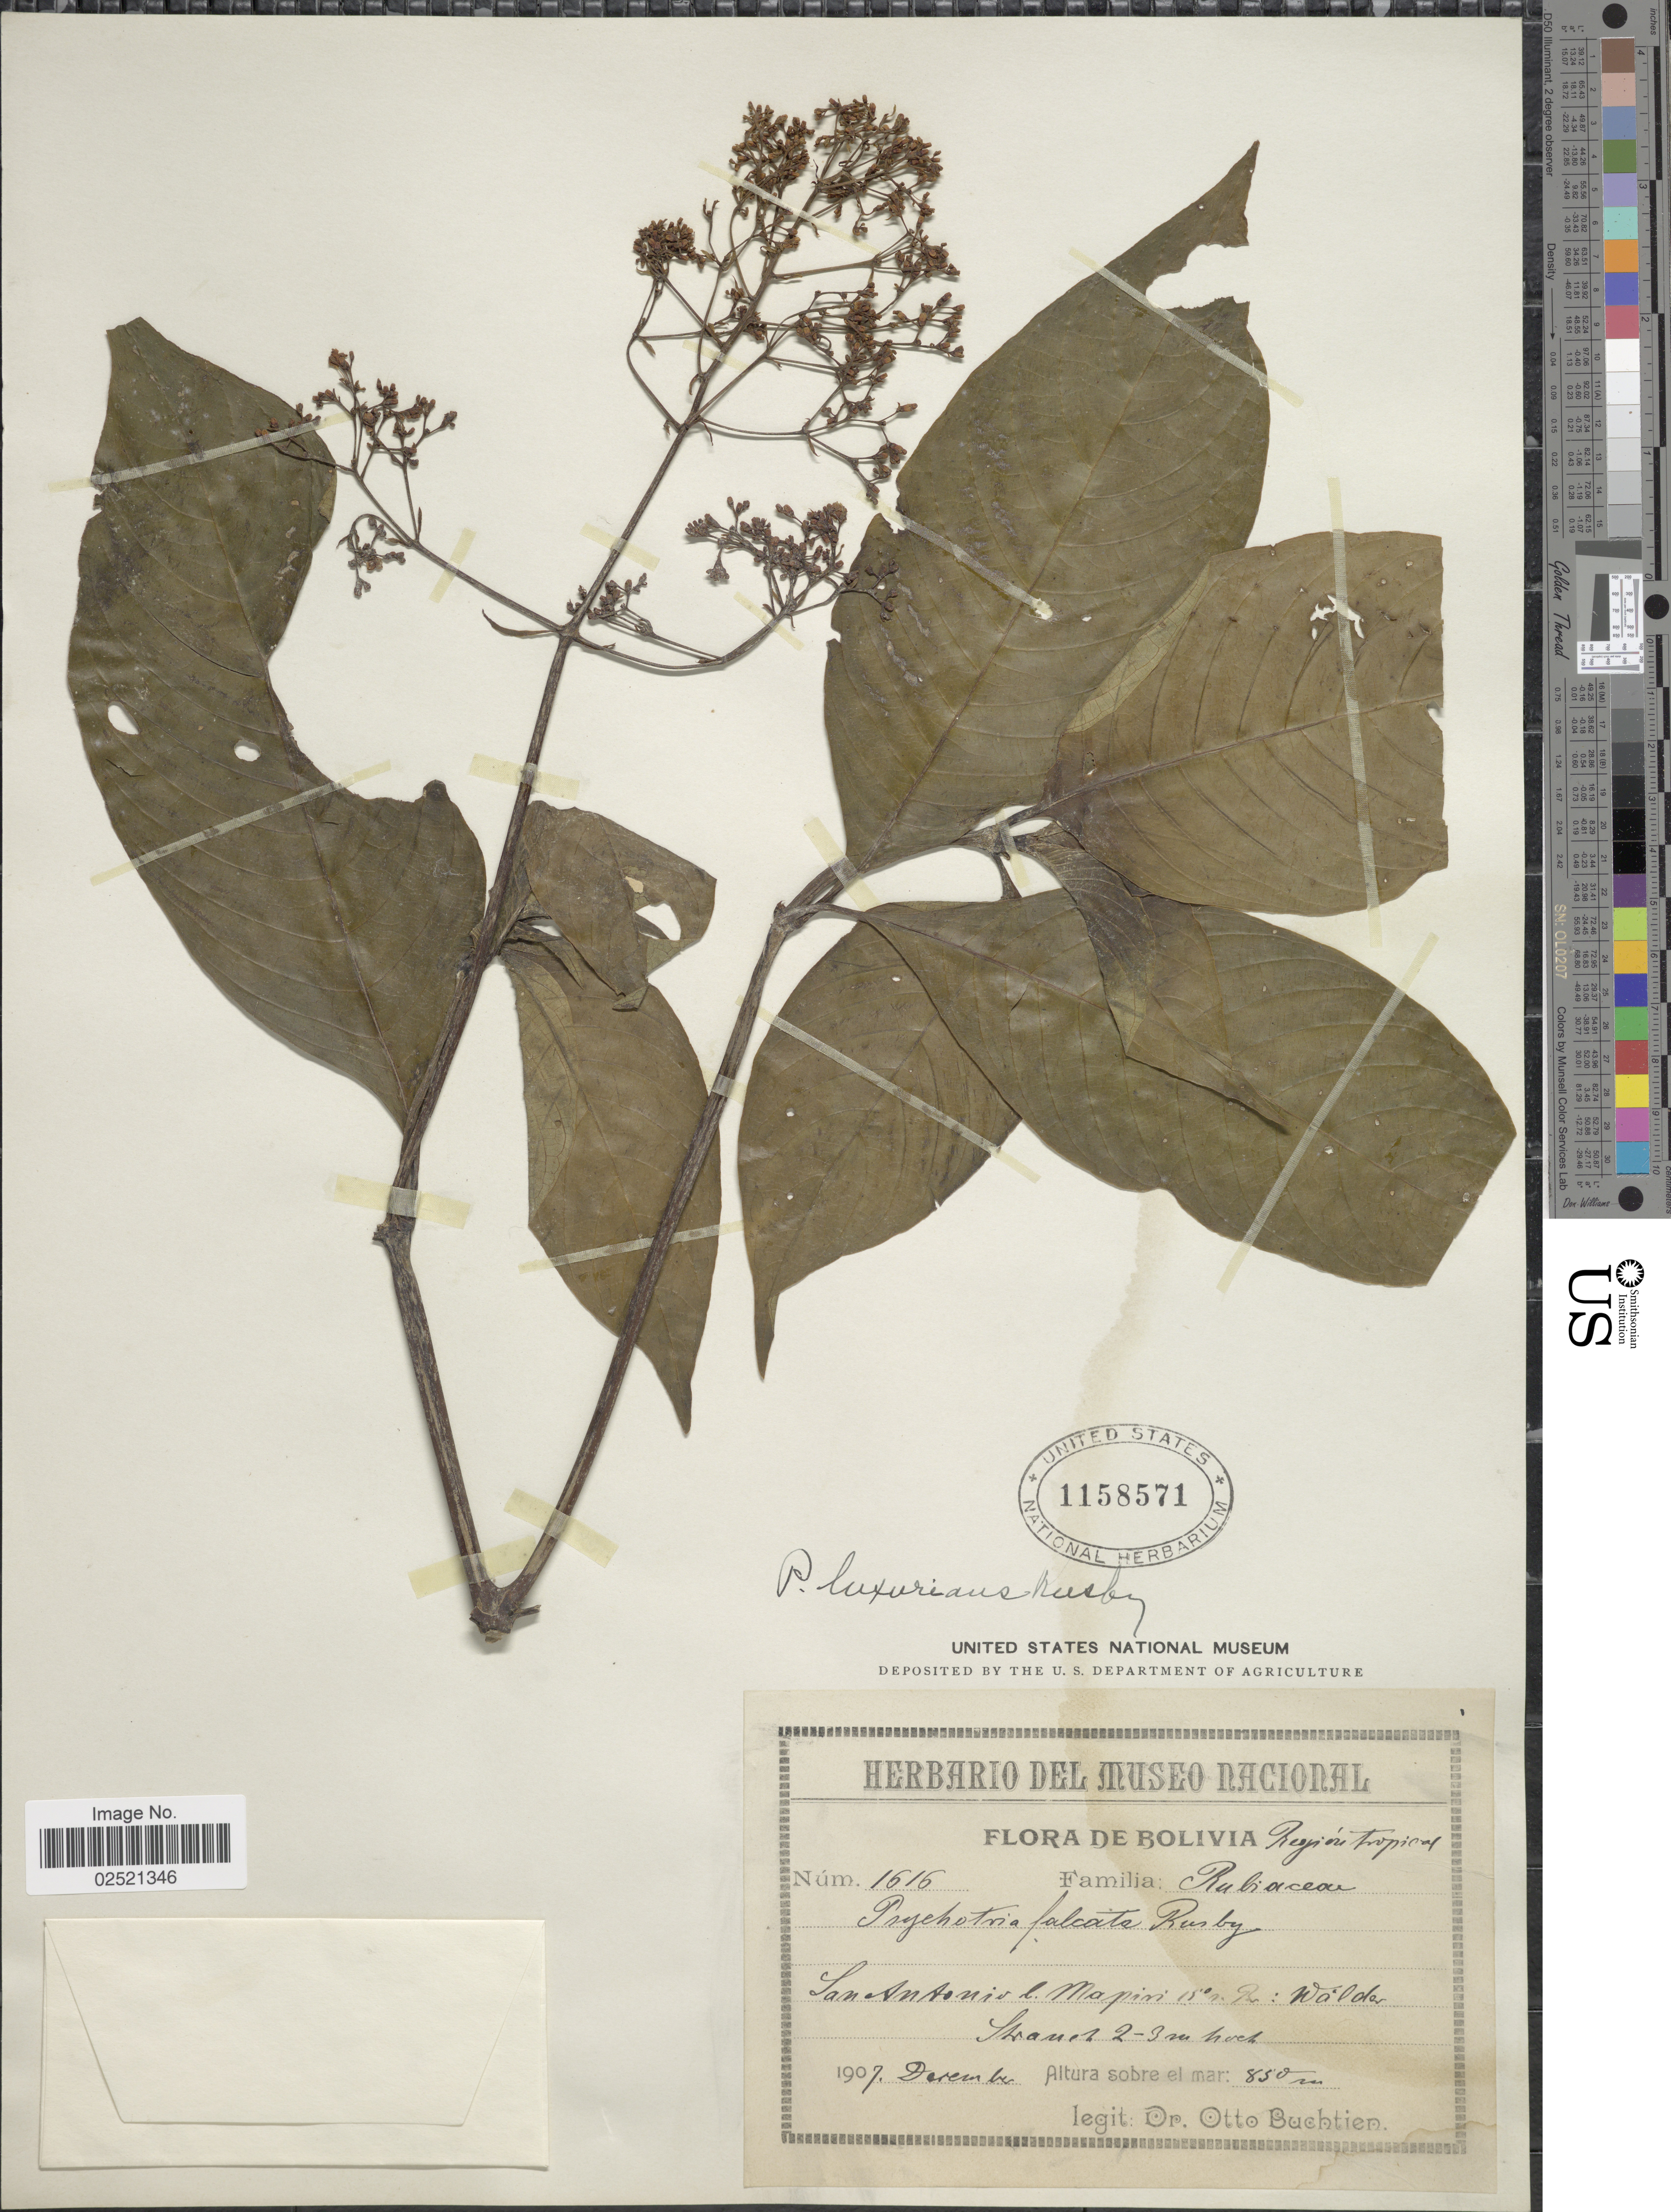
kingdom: Plantae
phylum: Tracheophyta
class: Magnoliopsida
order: Gentianales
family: Rubiaceae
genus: Psychotria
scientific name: Psychotria luxurians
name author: Rusby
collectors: O. Buchtien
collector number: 1515*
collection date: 1907-12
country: Bolivia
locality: Region: tropical, San Antonio l. Mapiri 15° s. Br.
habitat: Wälder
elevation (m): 850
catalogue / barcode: US 1158571